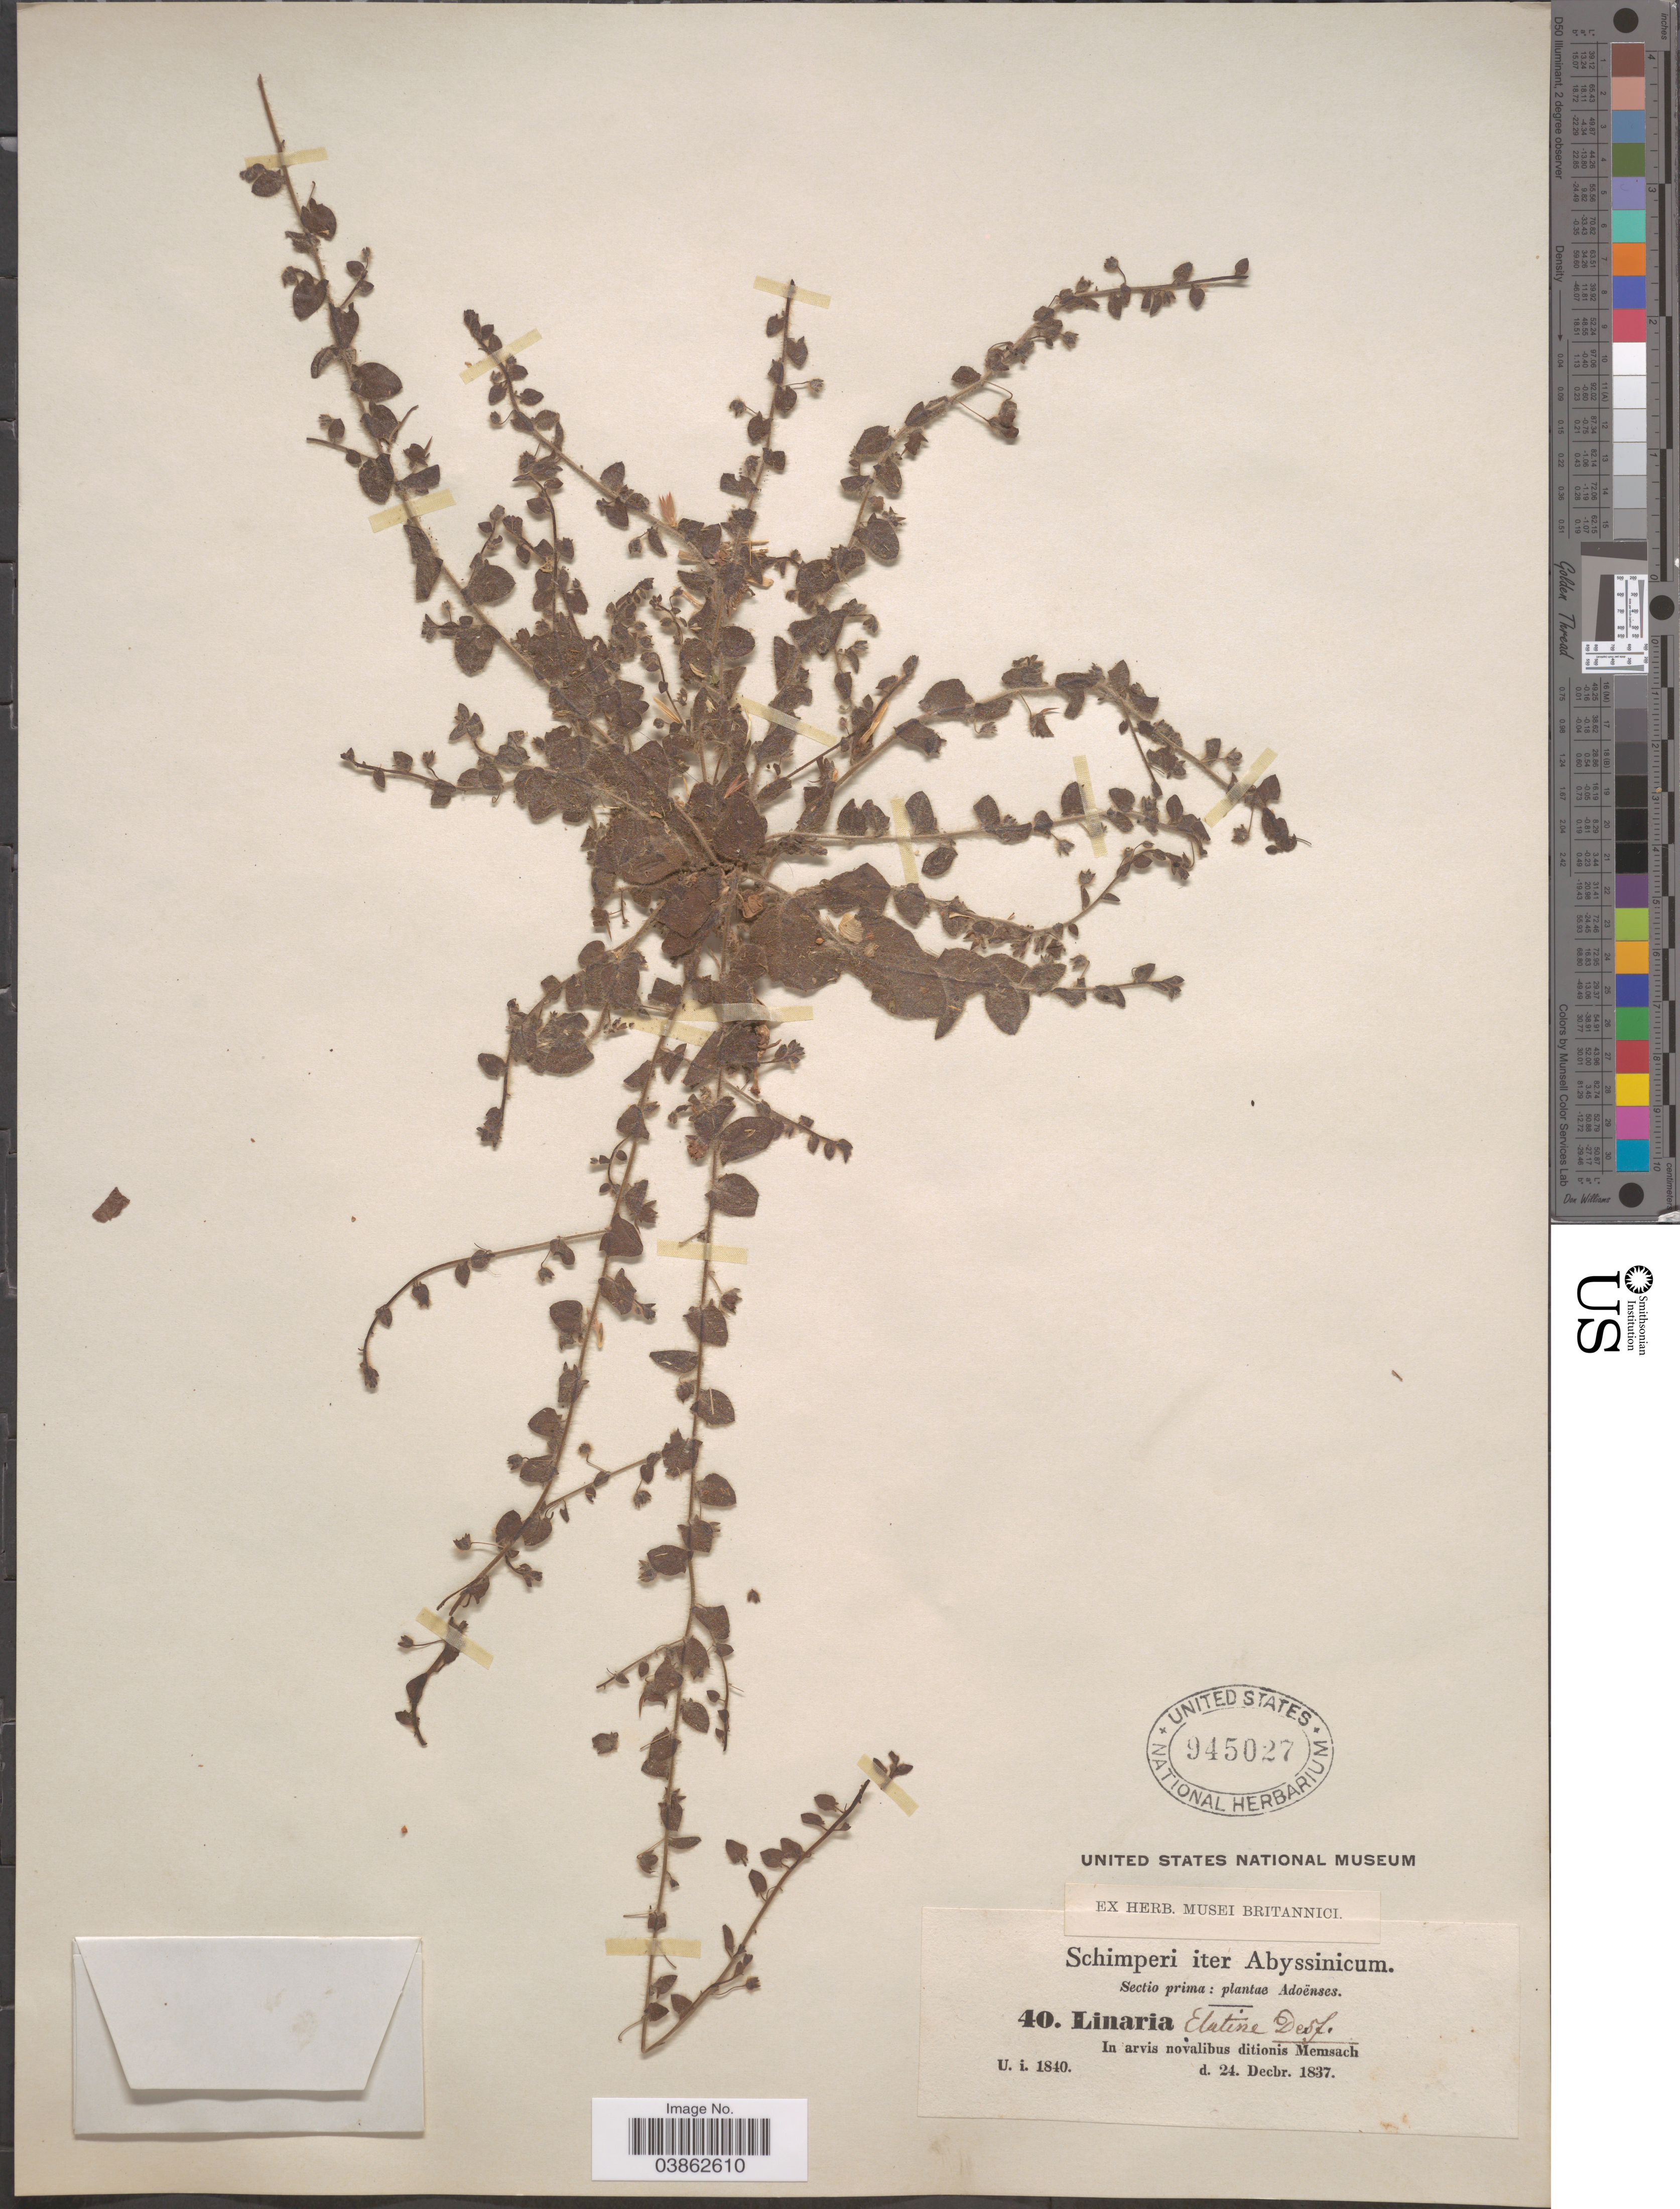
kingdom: Plantae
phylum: Tracheophyta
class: Magnoliopsida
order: Lamiales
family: Plantaginaceae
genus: Elatinoides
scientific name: Elatinoides elatine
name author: (L.) Wettst.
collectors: -. Schimper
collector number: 40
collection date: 1837-12-24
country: Ethiopia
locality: Abyssinicum. Sectio prima: Adoënses. In arvis novalibus ditionis Memsach.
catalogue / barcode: US 945027